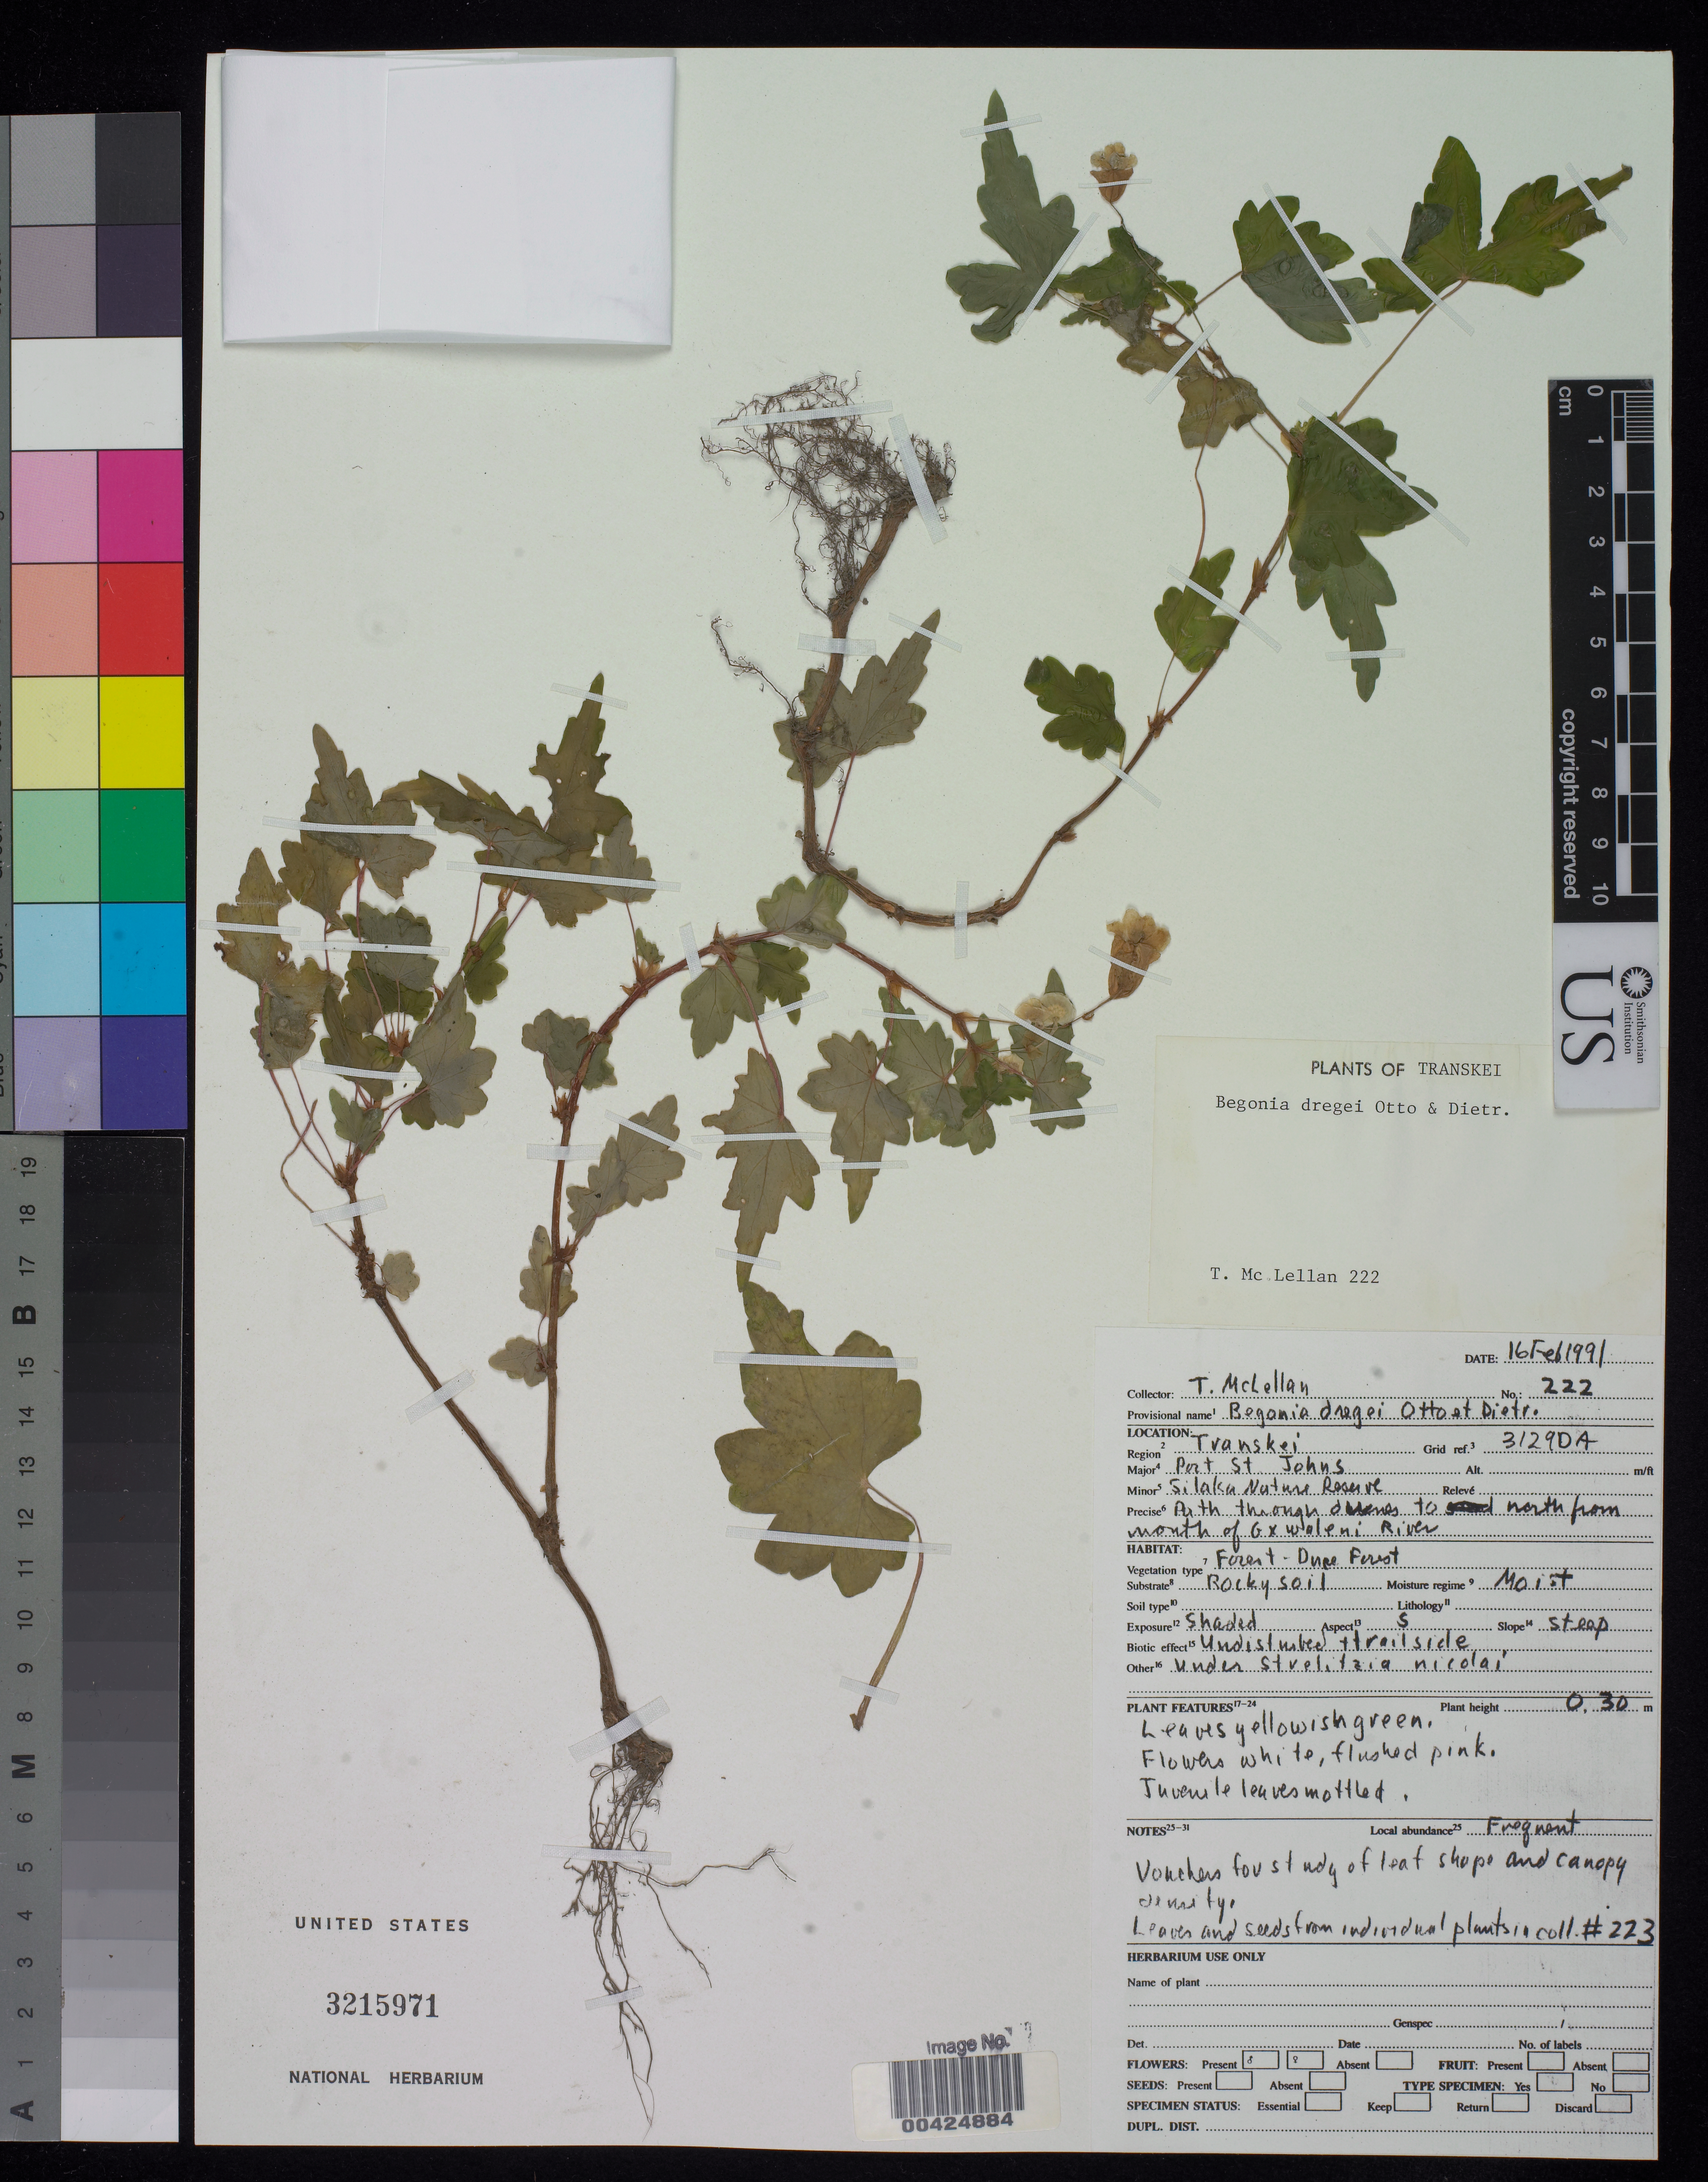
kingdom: Plantae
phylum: Tracheophyta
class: Magnoliopsida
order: Cucurbitales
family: Begoniaceae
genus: Begonia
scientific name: Begonia dregei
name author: Otto & D. Dietr.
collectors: T. McLellan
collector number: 222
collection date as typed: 15 Feb 1991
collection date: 1991-02-15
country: South Africa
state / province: Eastern Cape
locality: Silaka Nature Reserve. Transkei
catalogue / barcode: US 3215971